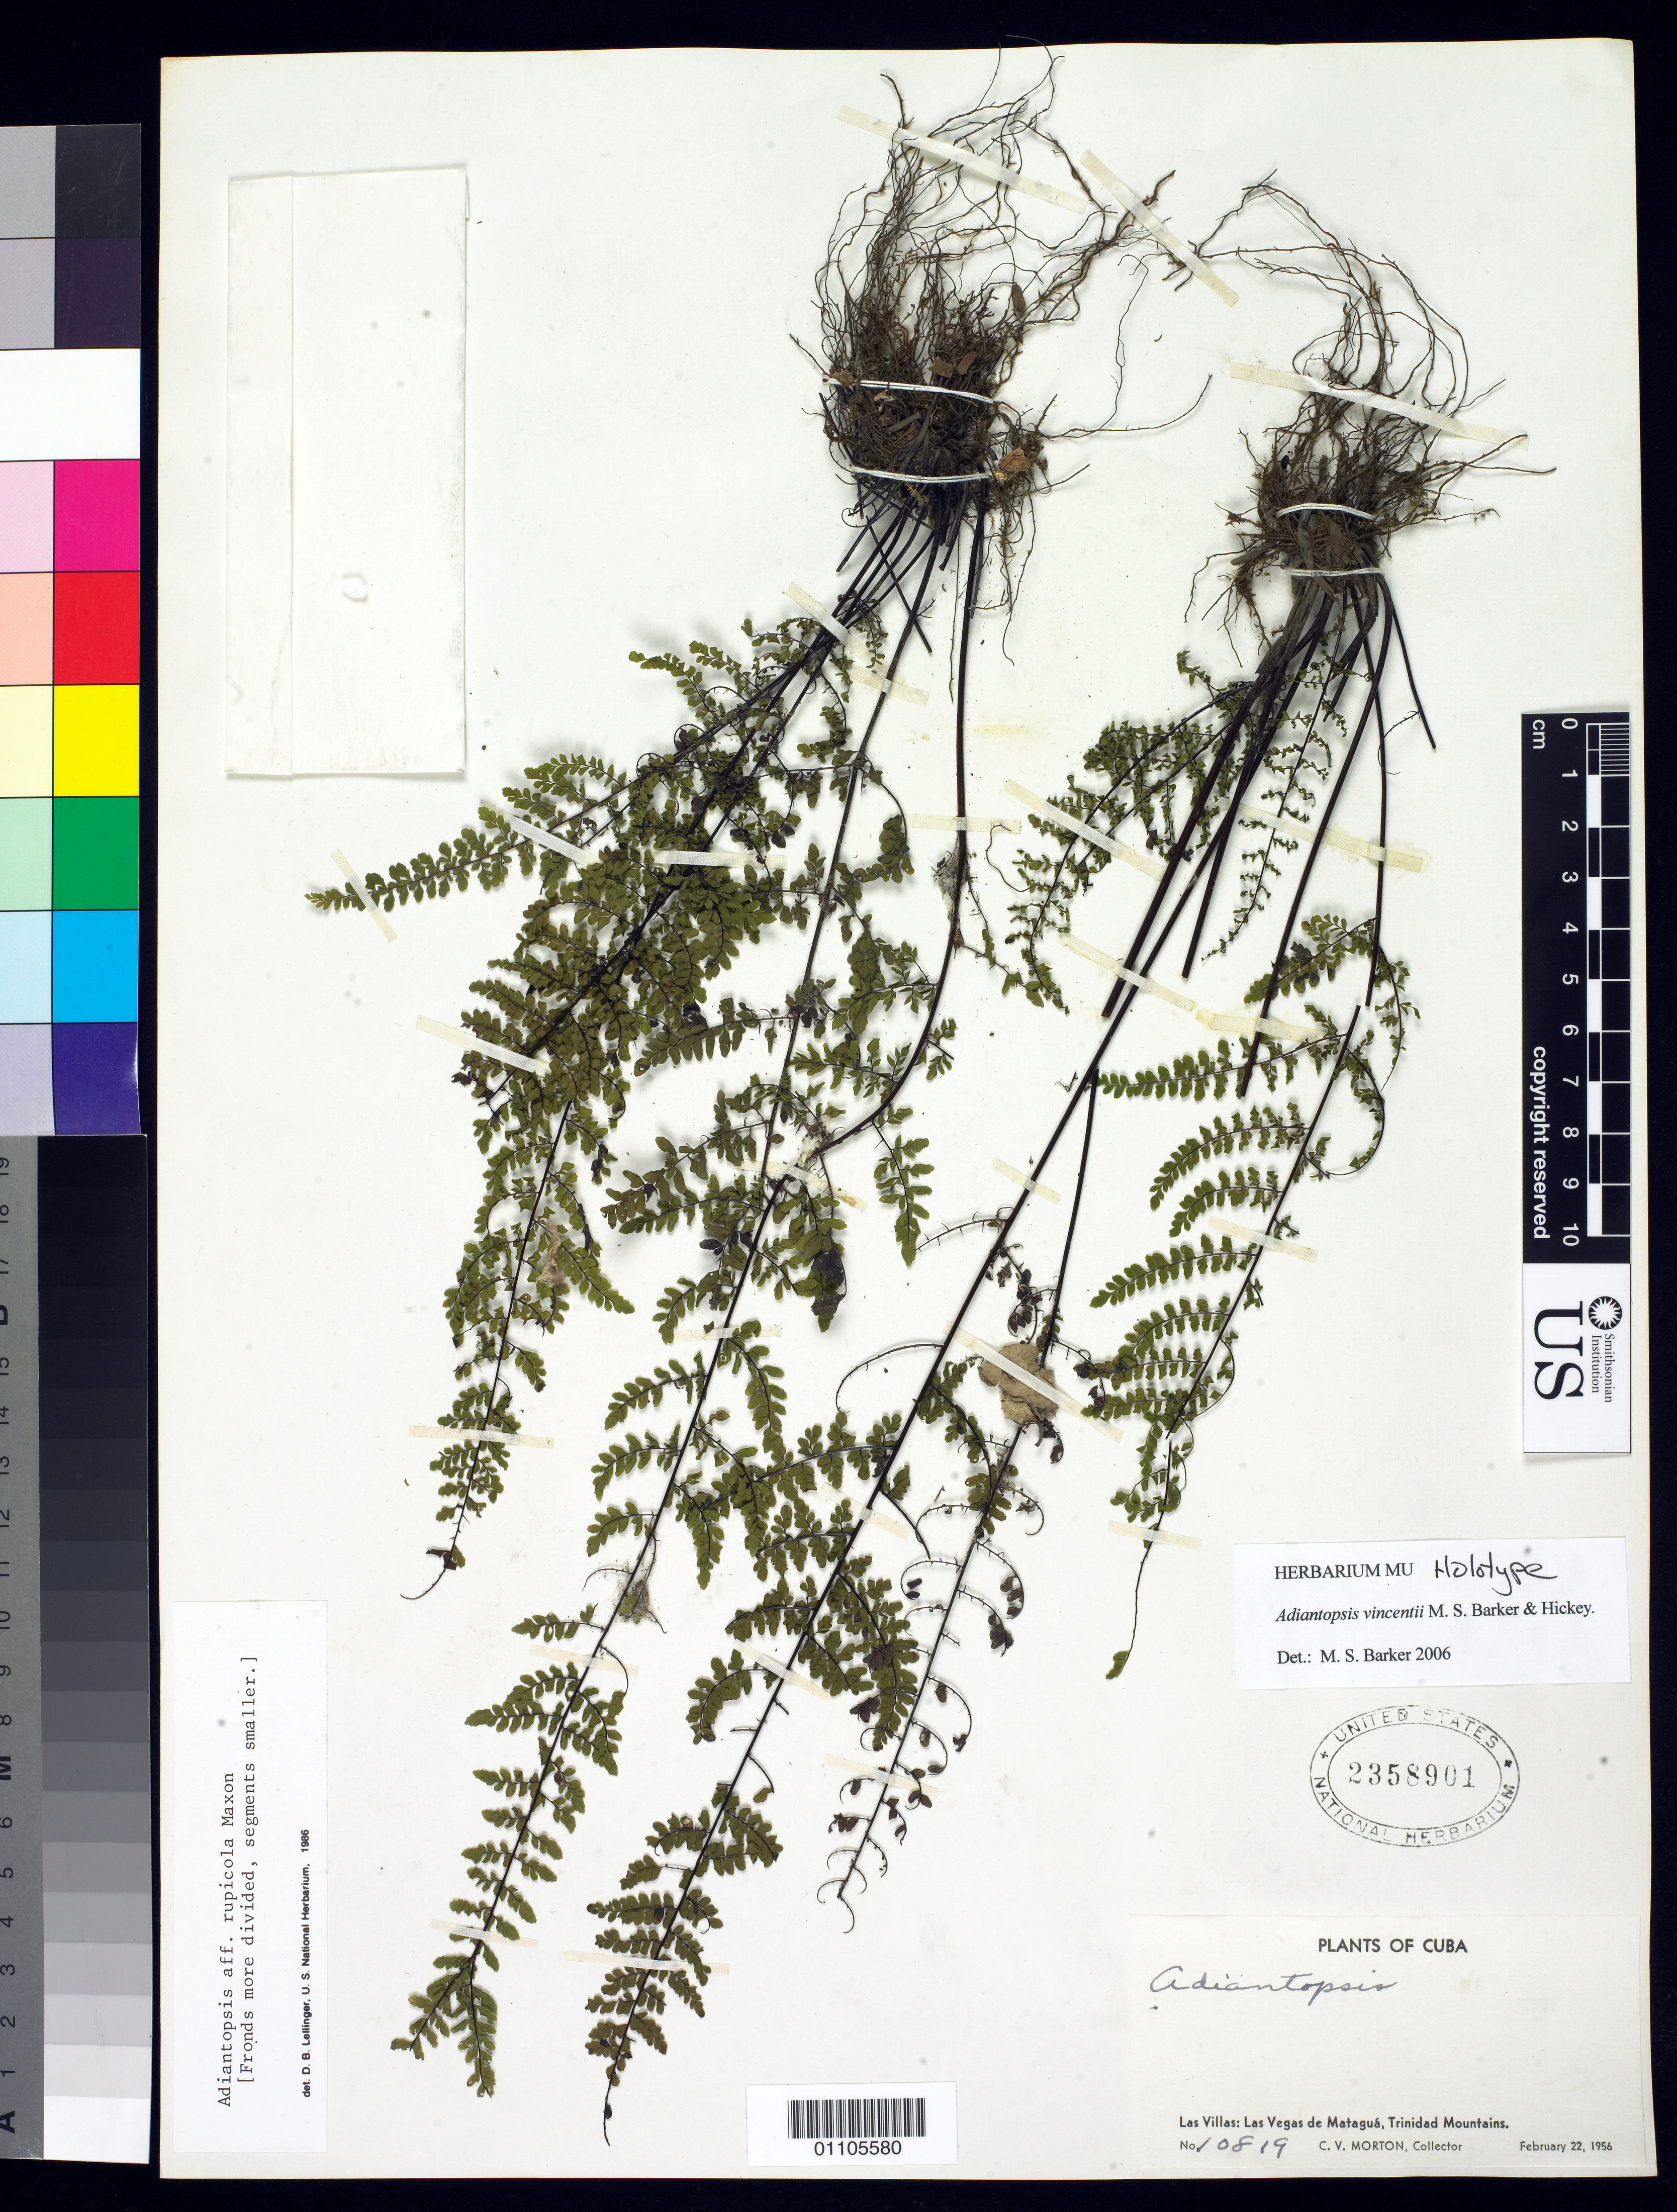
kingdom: Plantae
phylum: Tracheophyta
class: Polypodiopsida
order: Polypodiales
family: Pteridaceae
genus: Adiantopsis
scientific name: Adiantopsis vincentii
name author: M.S. Barker & Hickey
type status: Holotype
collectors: C. V. Morton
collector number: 10819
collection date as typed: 22 Feb 1956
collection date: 1956-02-22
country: Cuba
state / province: Las Villas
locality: Las Villas: Las Vegas de Mataguá, Trinidad Mountains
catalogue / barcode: US 2358901